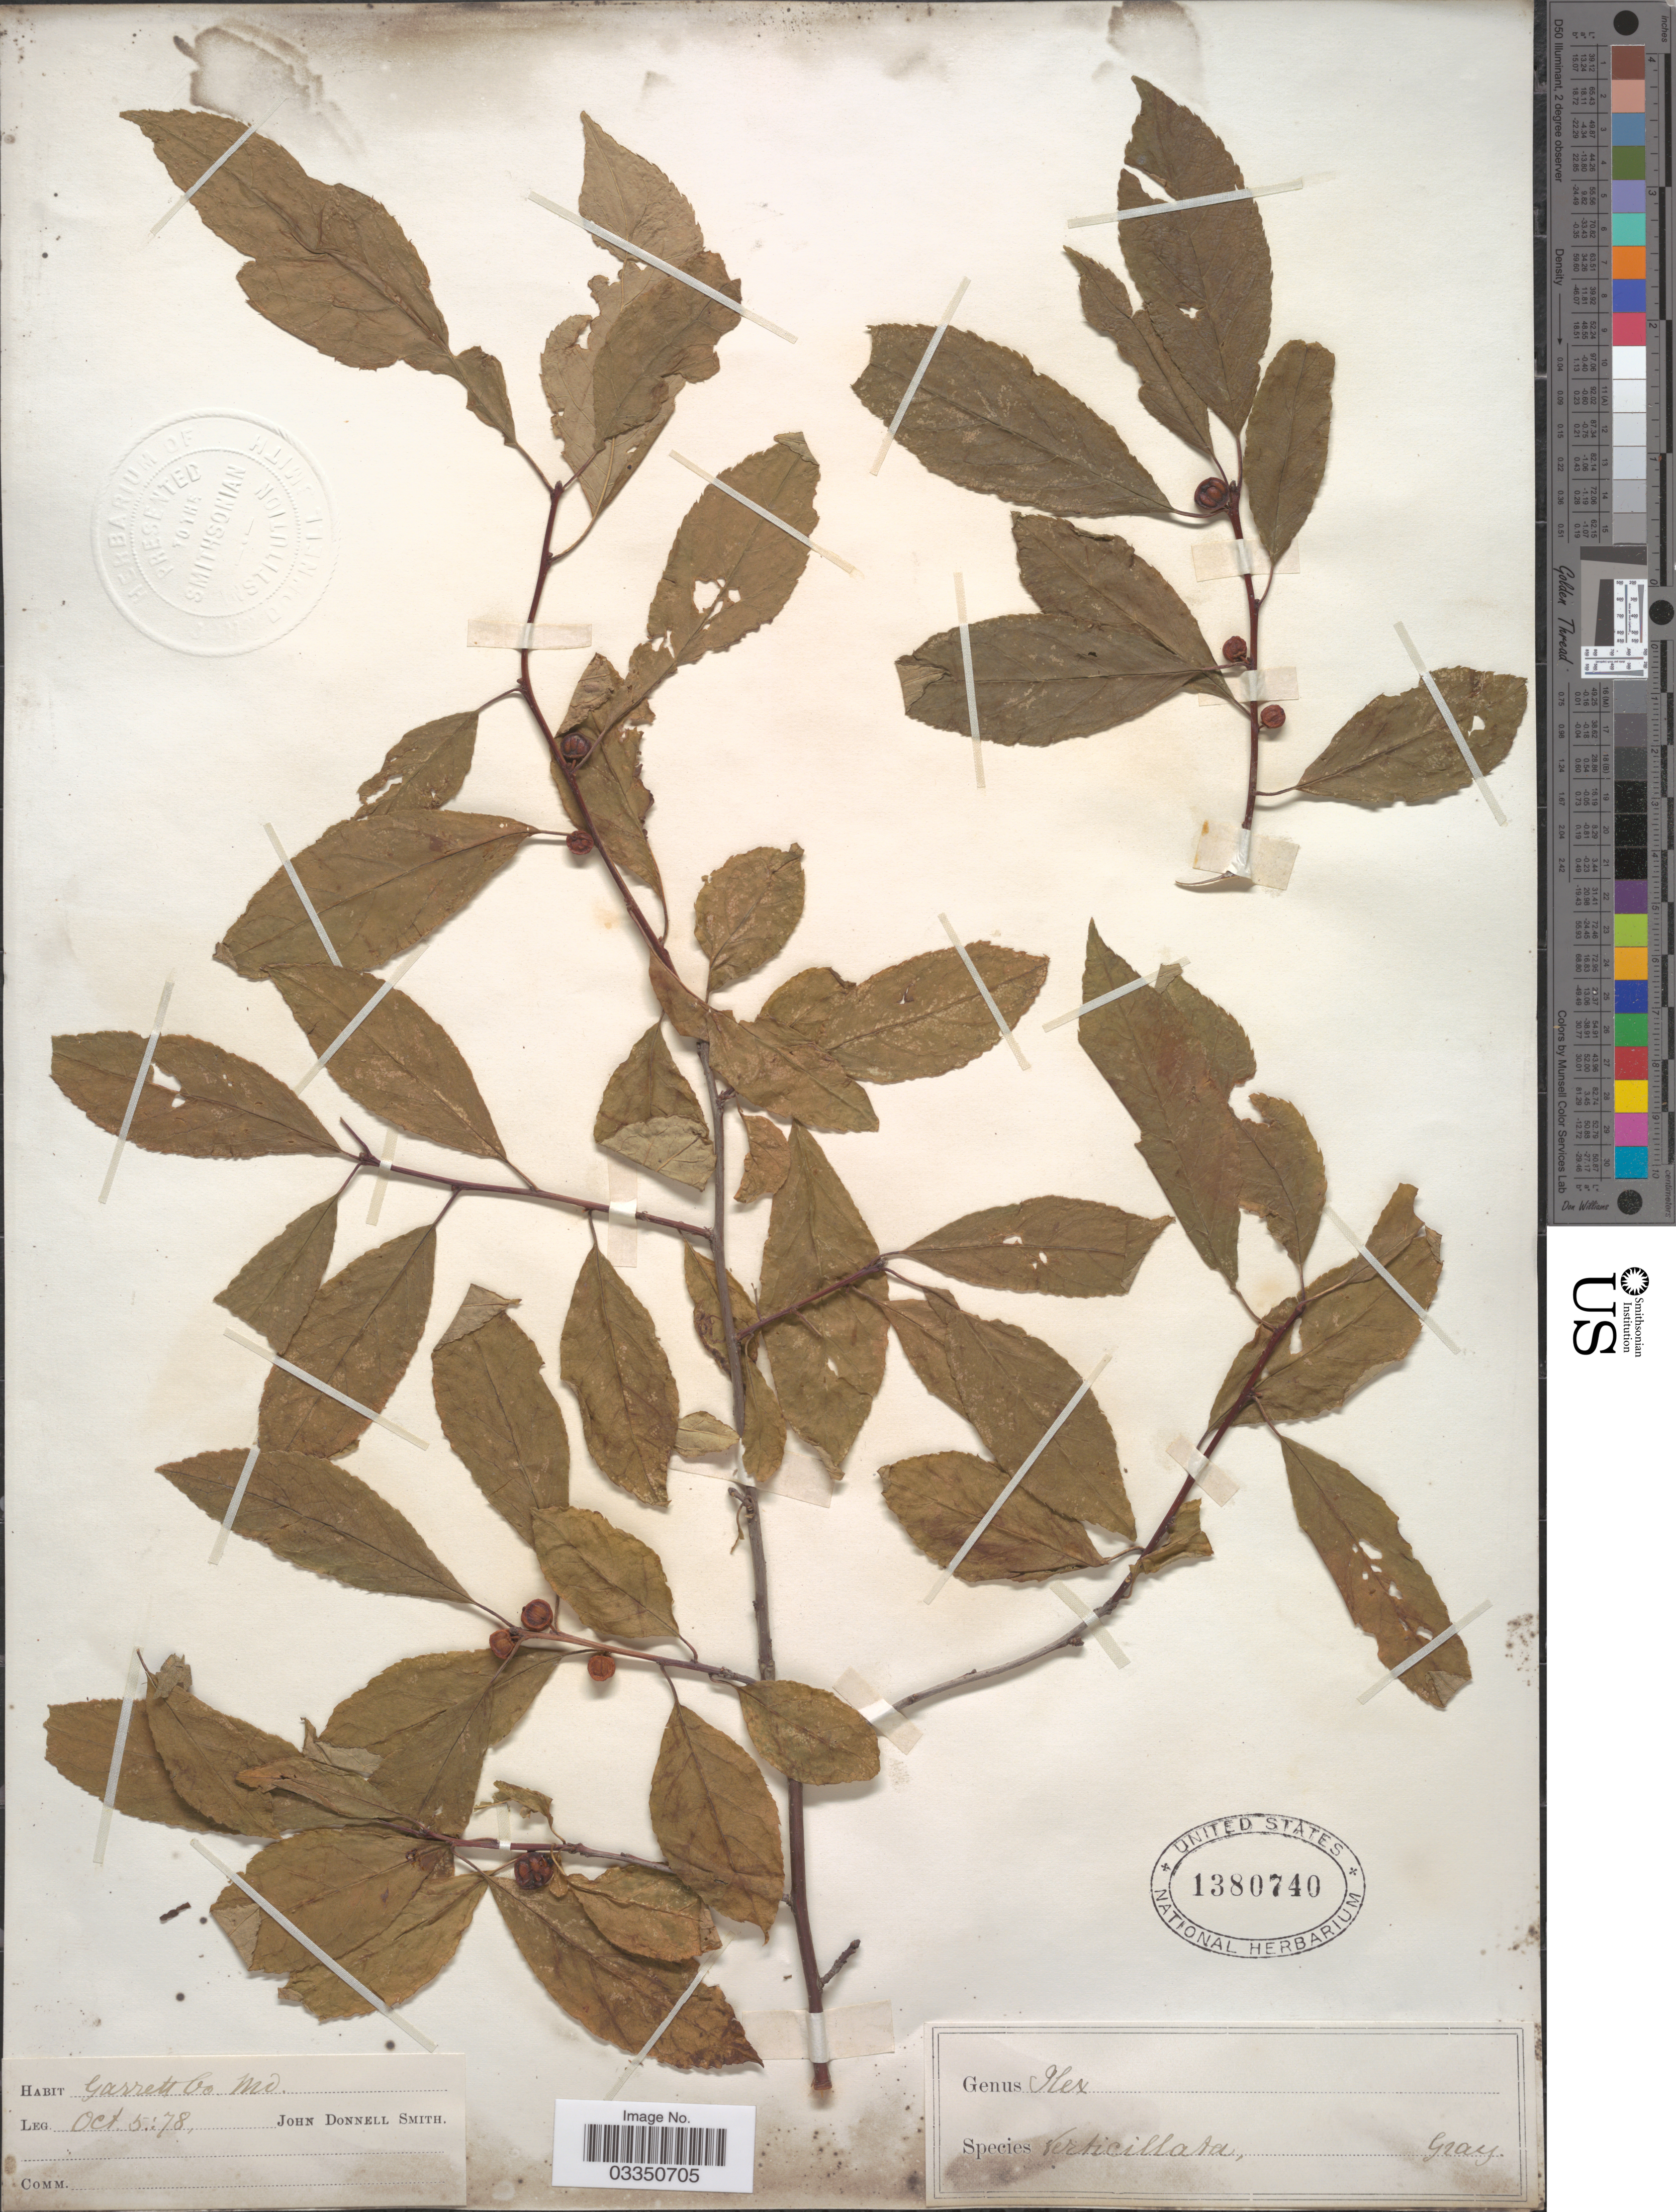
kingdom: Plantae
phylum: Tracheophyta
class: Magnoliopsida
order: Aquifoliales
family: Aquifoliaceae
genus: Ilex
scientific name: Ilex verticillata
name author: (L.) A. Gray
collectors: J. Donnell Smith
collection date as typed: Transcribed d/m/y: 5/10/78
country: United States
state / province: Maryland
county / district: Garrett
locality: Garrett Co.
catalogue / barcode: US 1380740